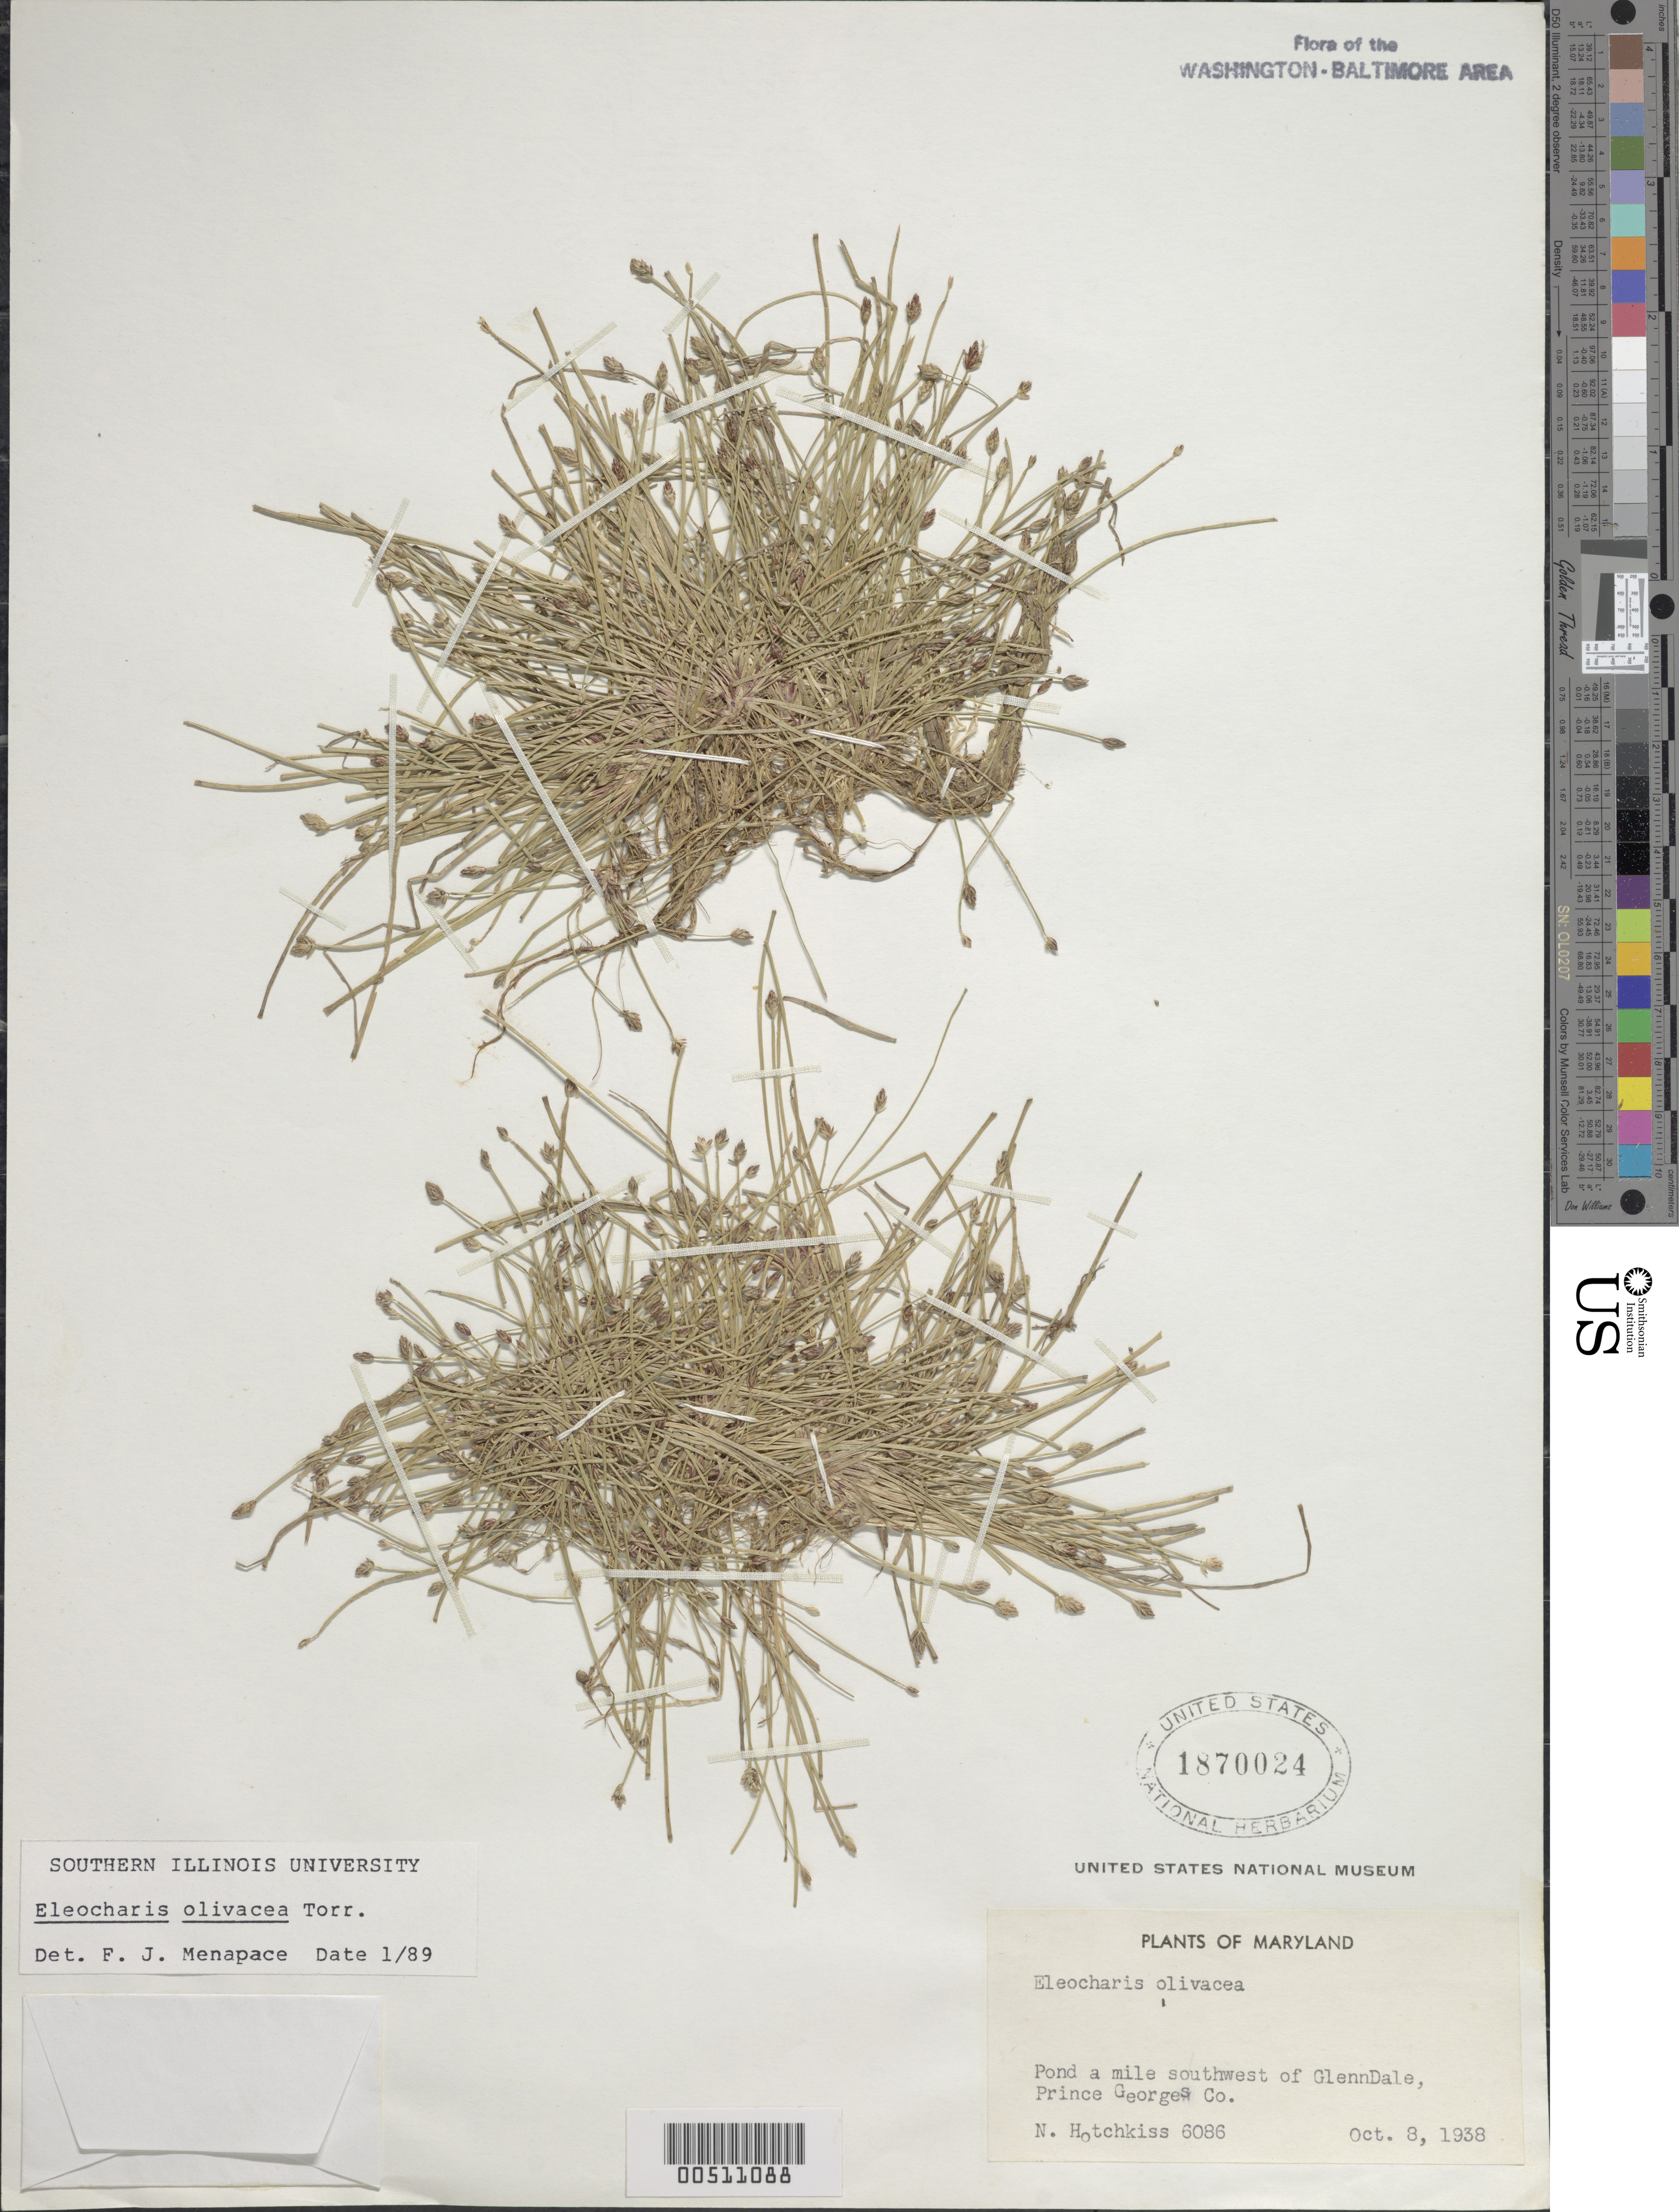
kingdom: Plantae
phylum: Tracheophyta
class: Liliopsida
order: Poales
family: Cyperaceae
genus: Eleocharis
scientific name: Eleocharis olivacea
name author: Torr.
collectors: N. Hotchkiss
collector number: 6086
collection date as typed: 08 Oct 1938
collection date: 1938-10-08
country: United States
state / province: Maryland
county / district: Prince George's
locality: Glendale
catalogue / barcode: US 1870024